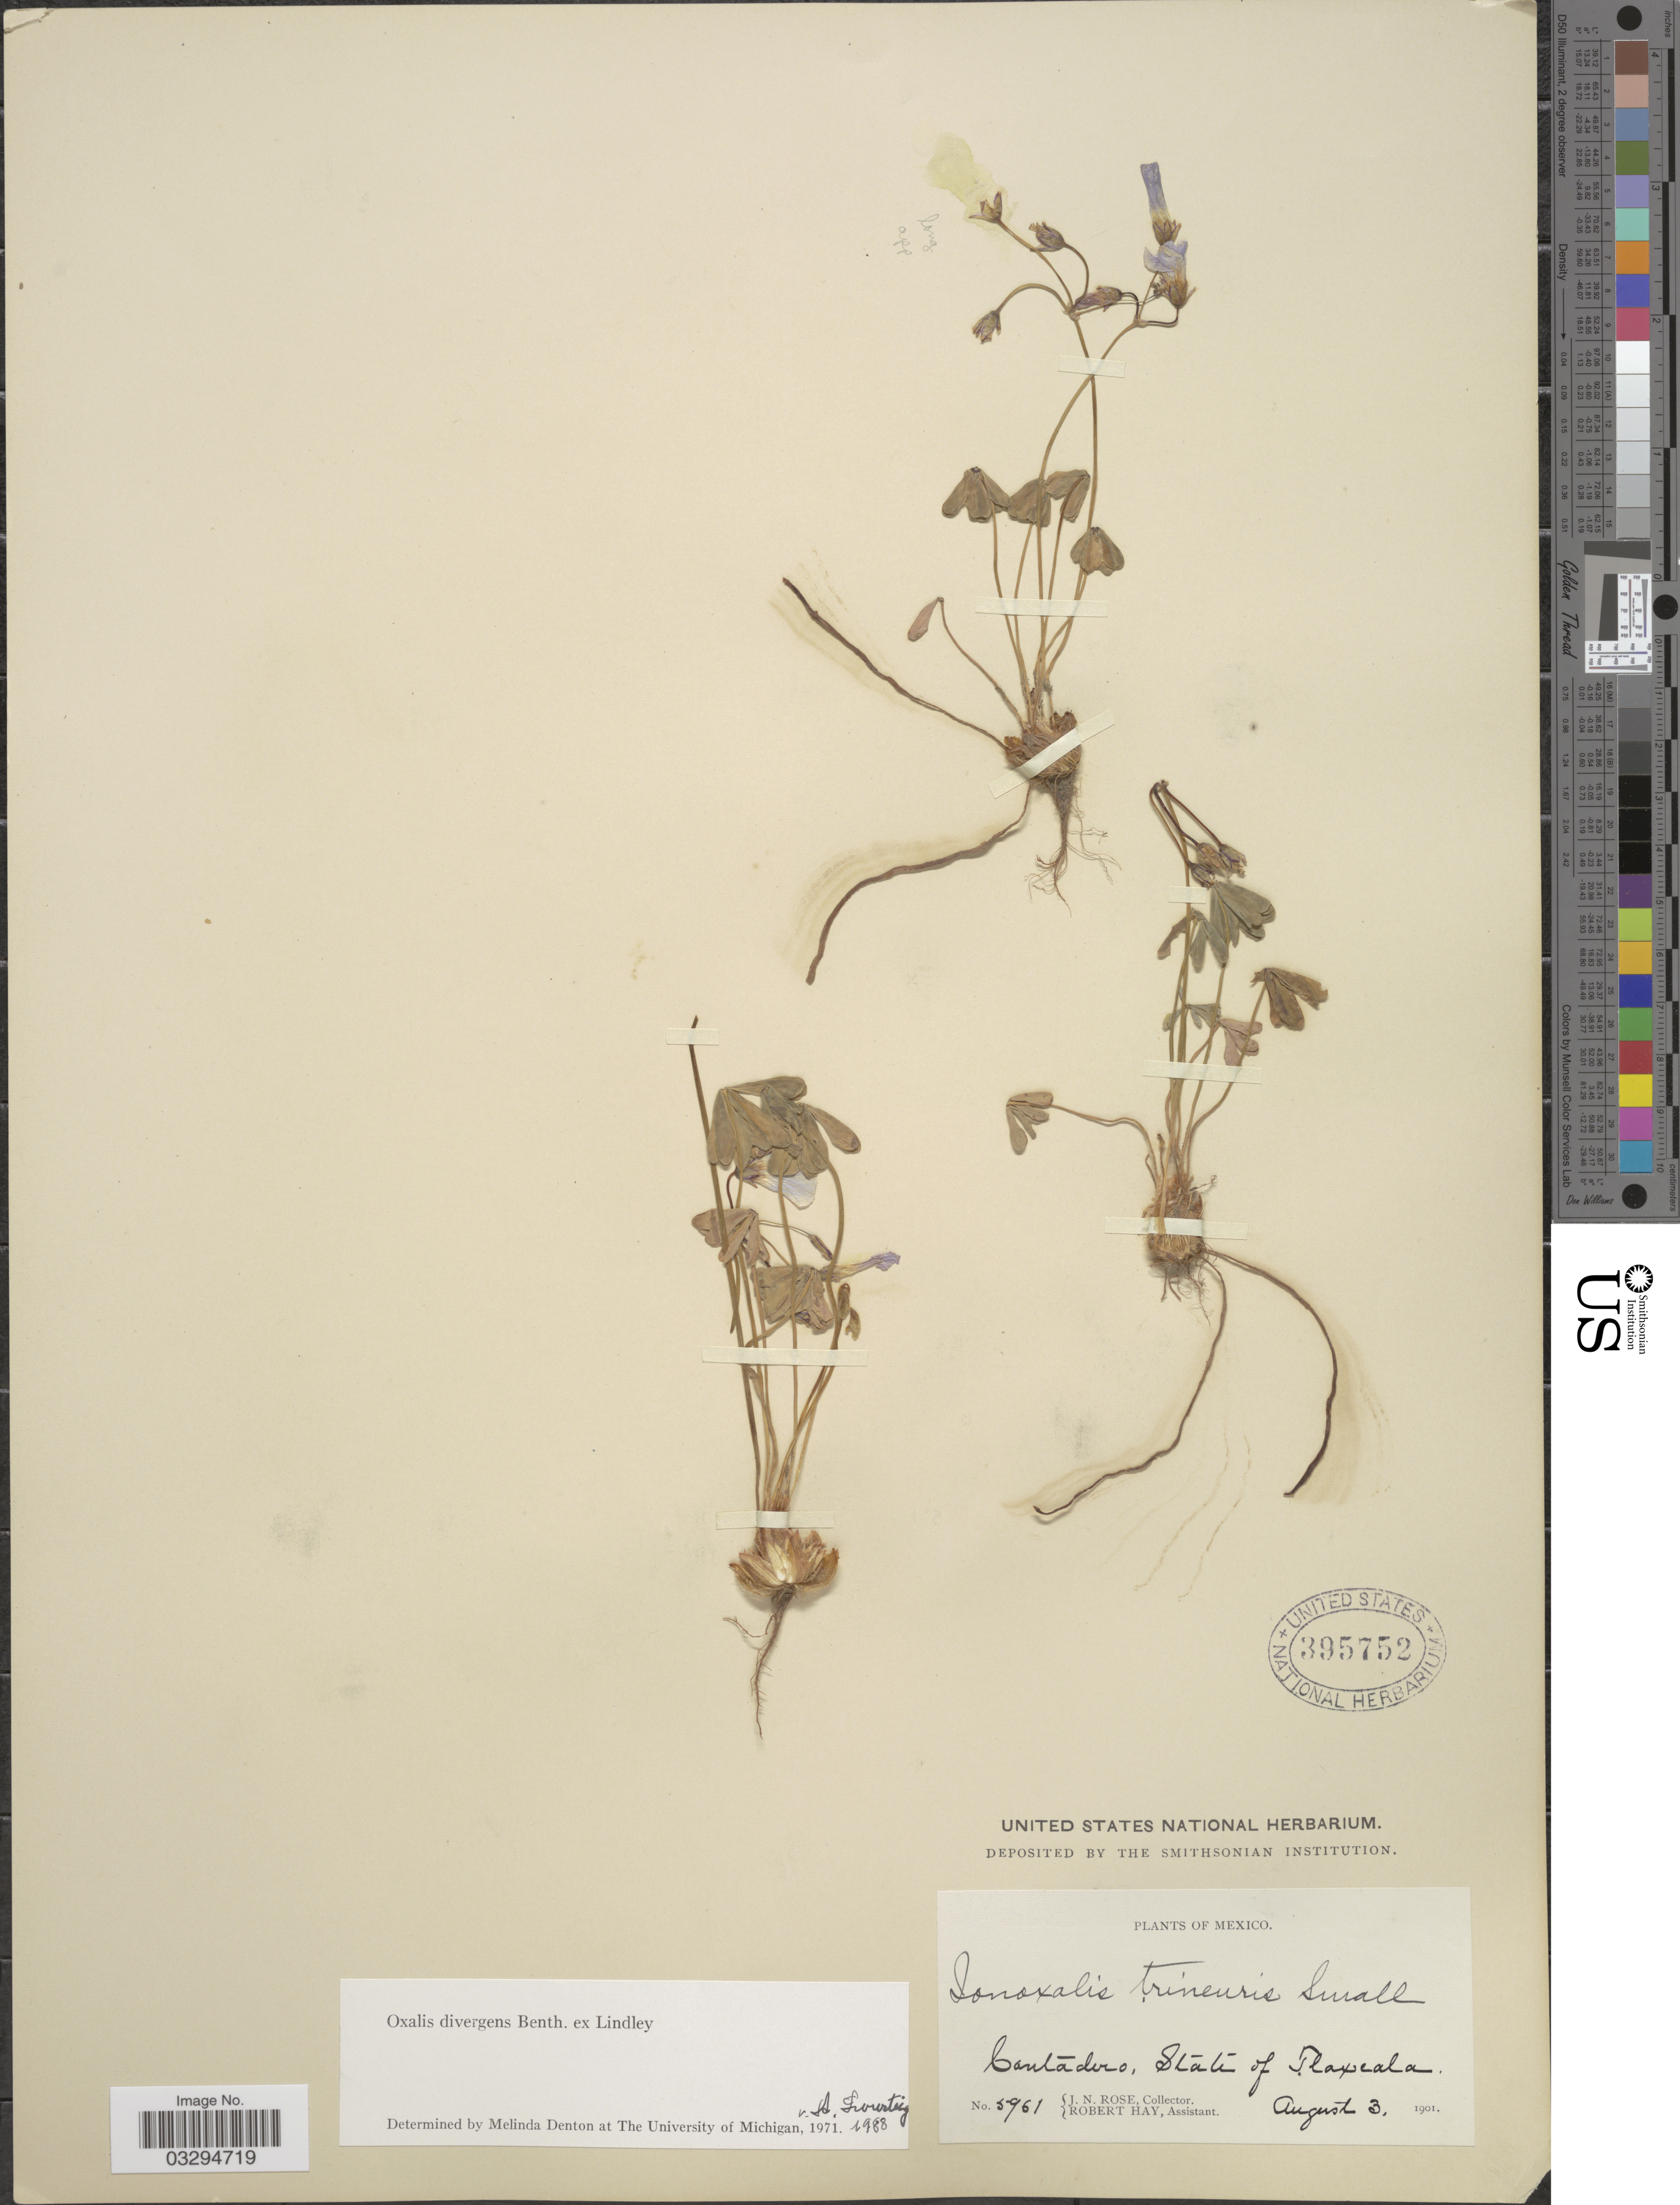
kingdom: Plantae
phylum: Tracheophyta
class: Magnoliopsida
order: Oxalidales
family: Oxalidaceae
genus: Oxalis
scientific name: Oxalis divergens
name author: Benth. ex Lindl.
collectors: J. N. Rose & R. H. Hay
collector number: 5961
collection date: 1901-08-03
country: Mexico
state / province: Tlaxcala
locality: Cantadero.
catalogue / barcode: US 395752